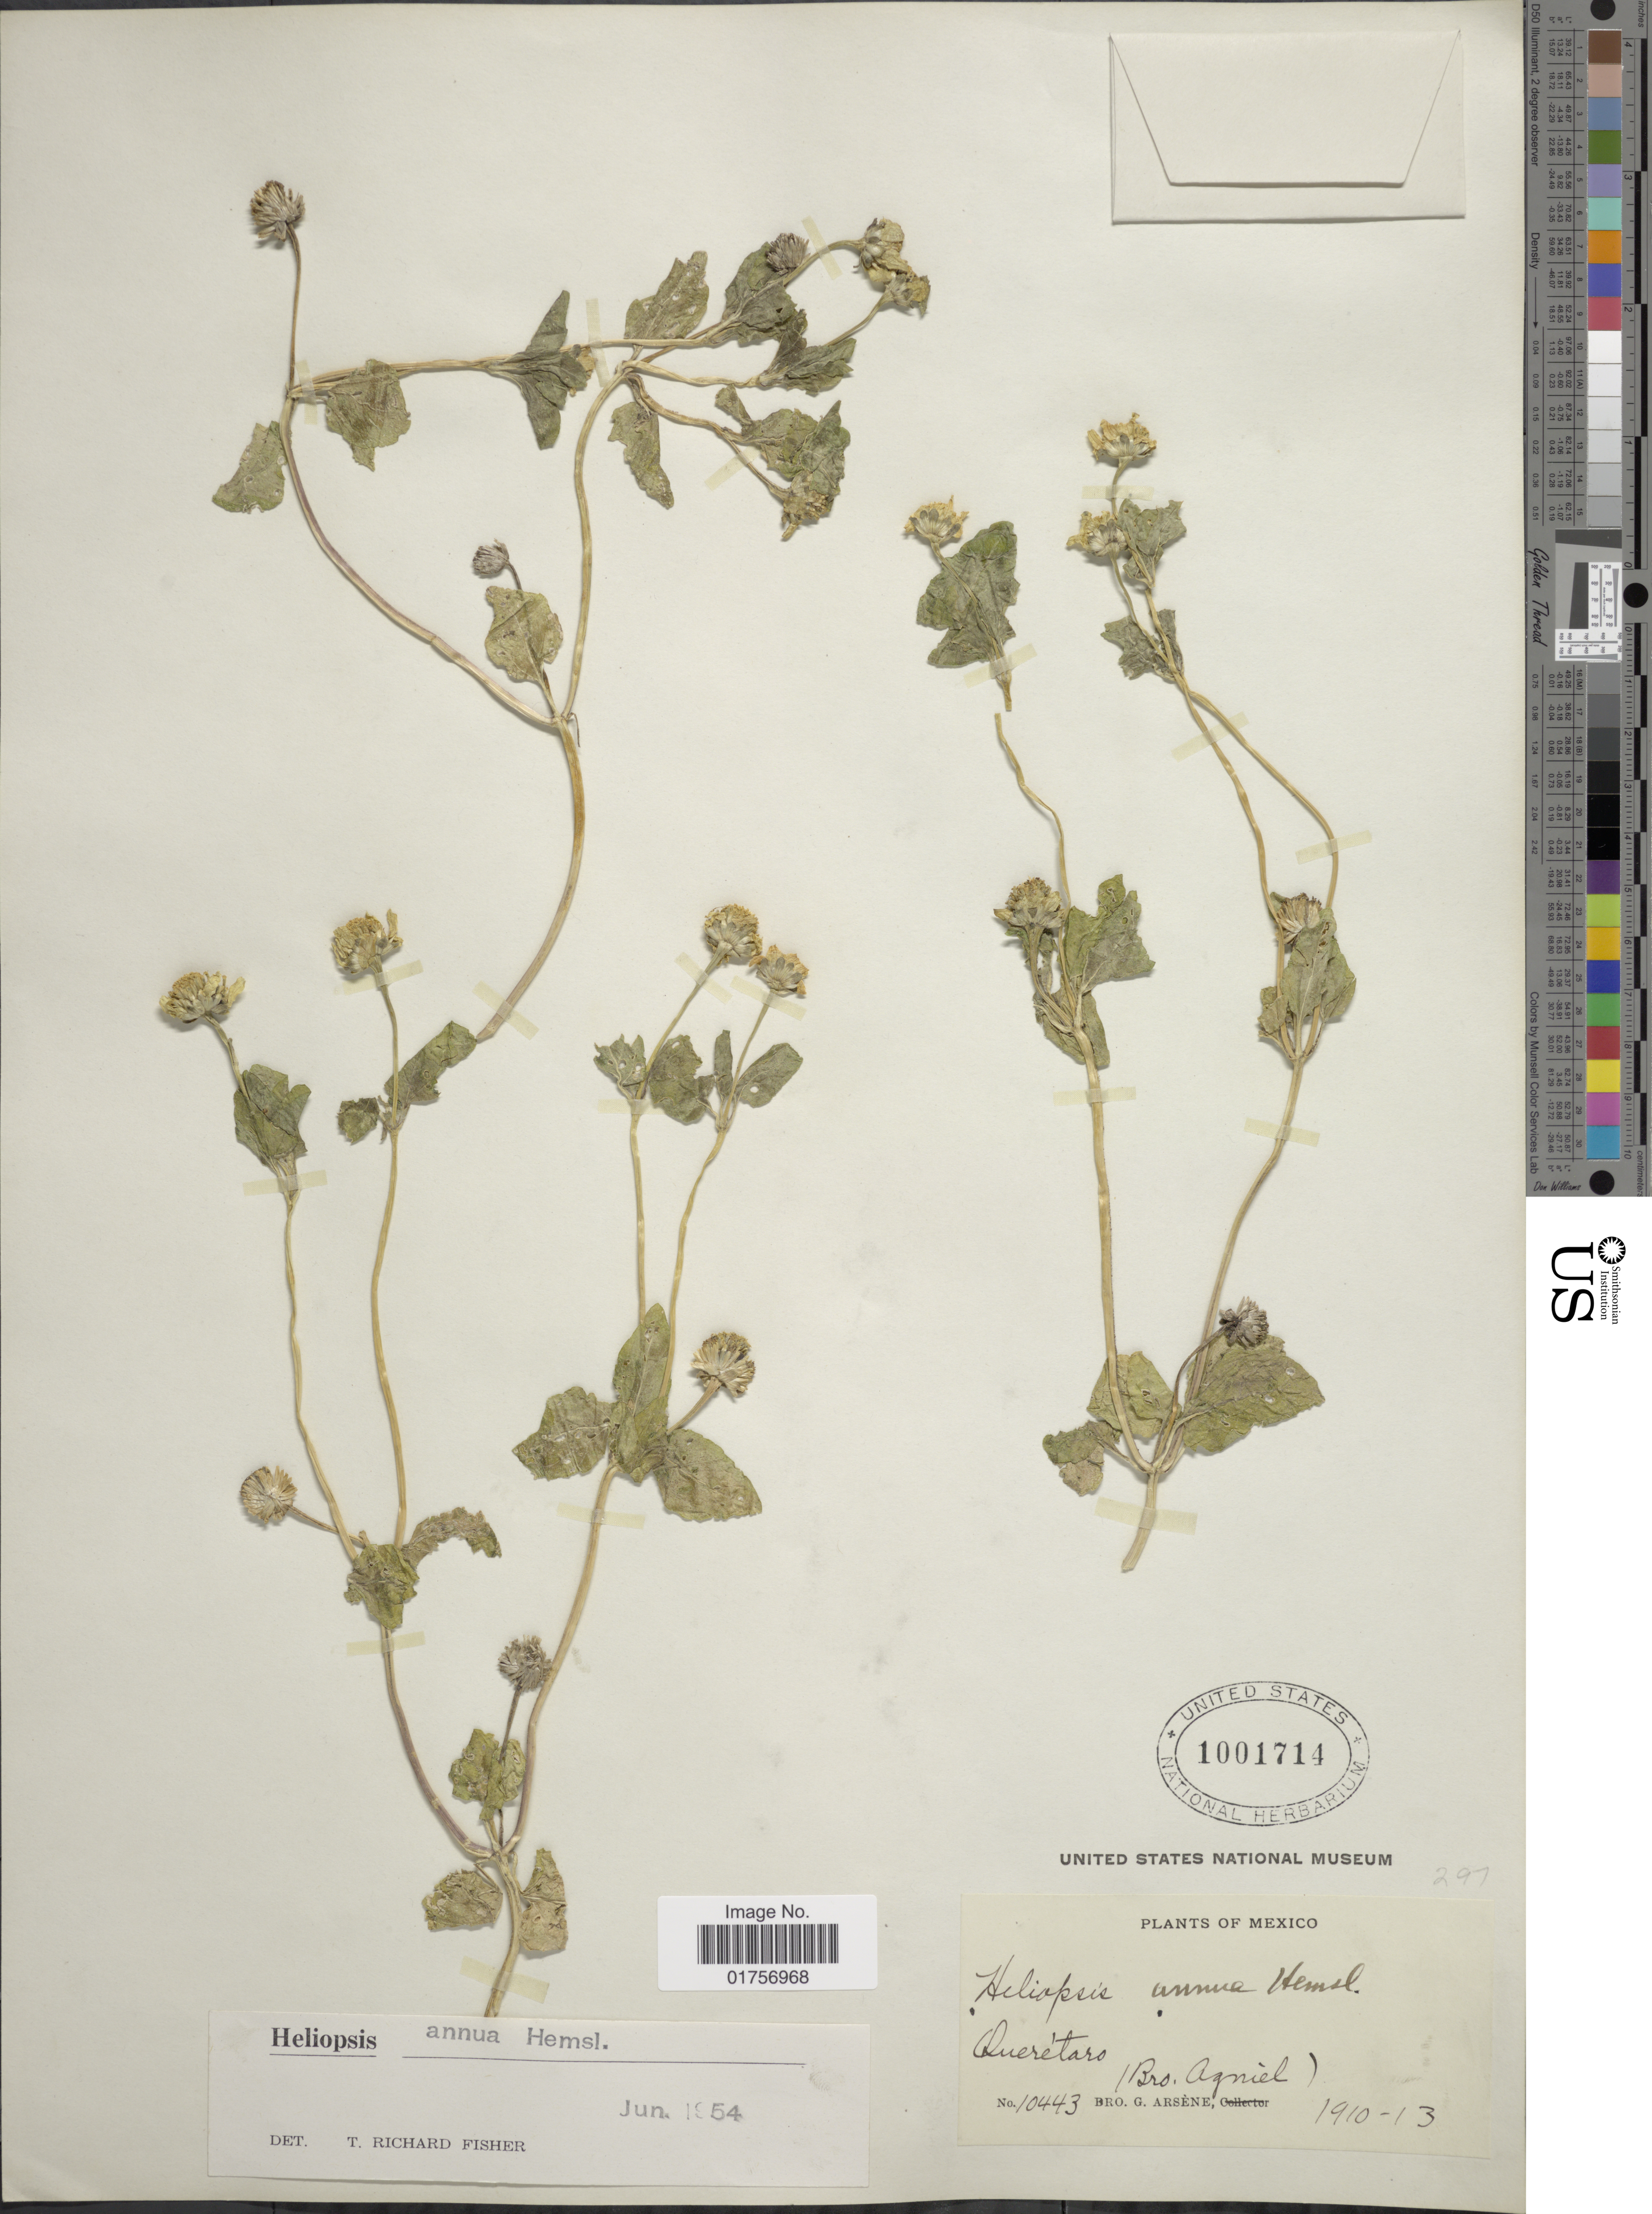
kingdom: Plantae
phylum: Tracheophyta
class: Magnoliopsida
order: Asterales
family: Asteraceae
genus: Heliopsis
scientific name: Heliopsis annua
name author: Hemsl.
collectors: Bro. Agniel & Bro. G. Arsène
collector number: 10443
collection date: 1910/1913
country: Mexico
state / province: Querétaro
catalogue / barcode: US 1001714